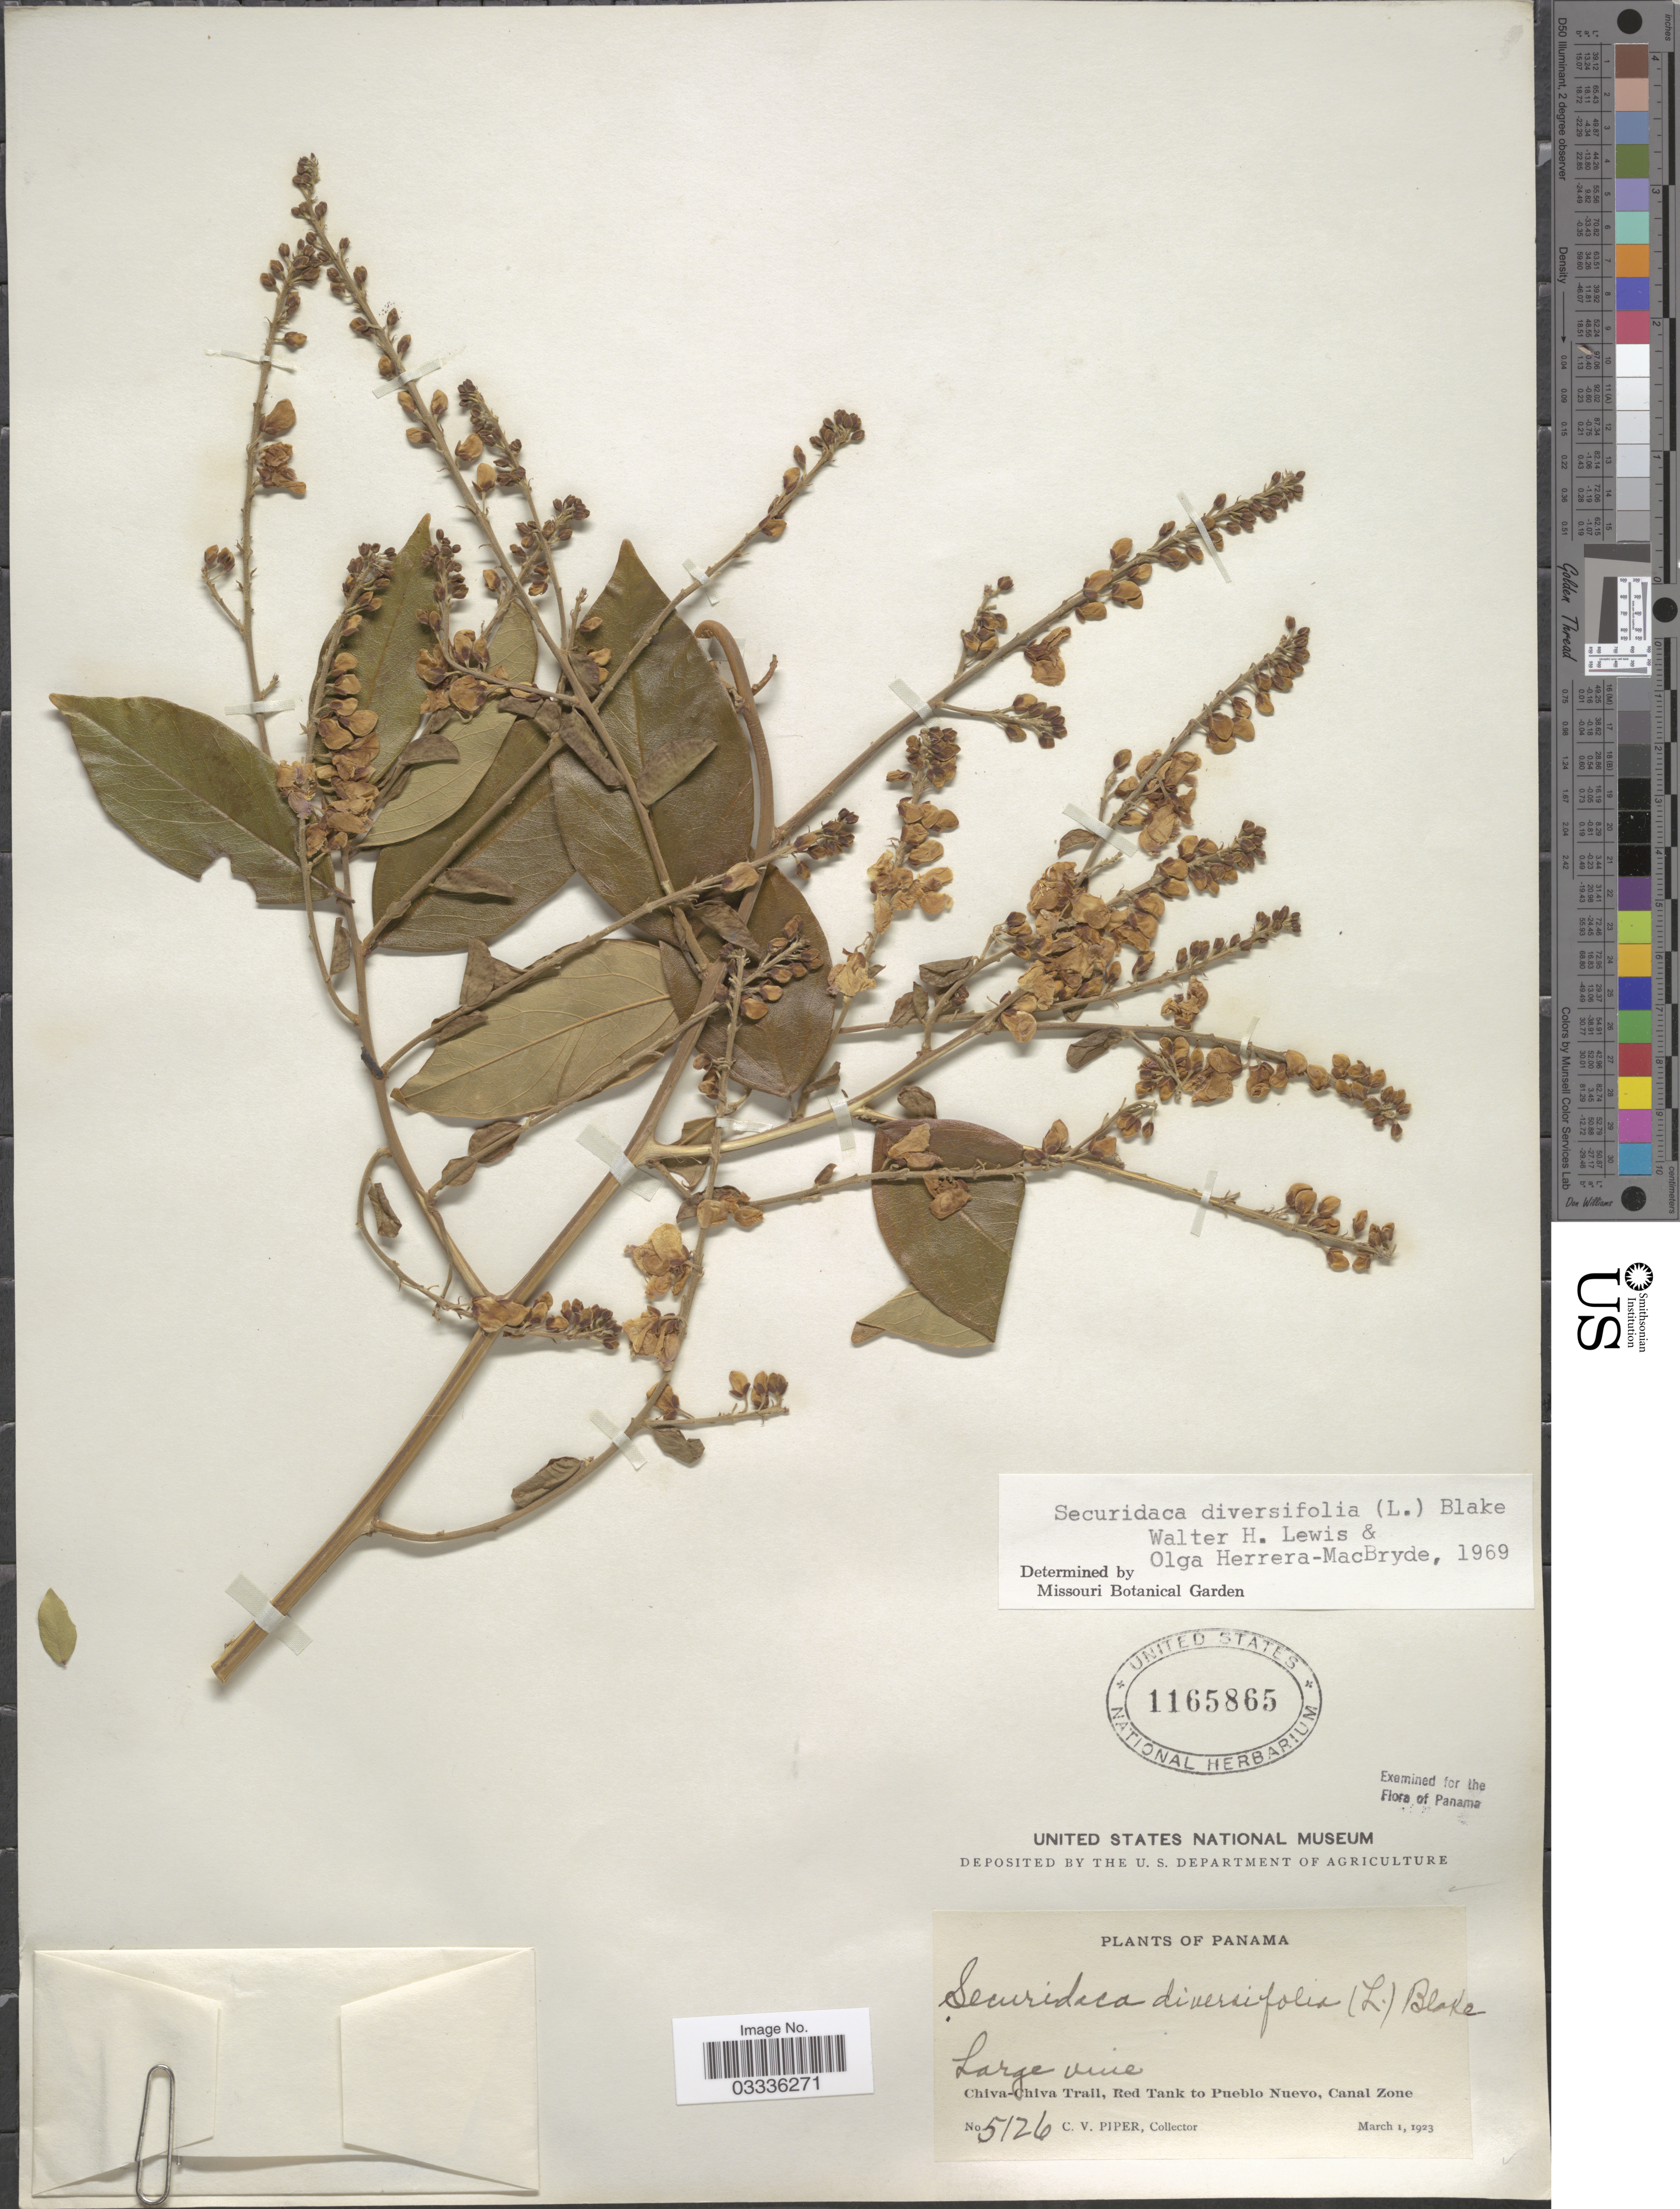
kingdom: Plantae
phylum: Tracheophyta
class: Magnoliopsida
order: Fabales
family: Polygalaceae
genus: Securidaca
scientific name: Securidaca diversifolia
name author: (L.) S.F. Blake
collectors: C. V. Piper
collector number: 5126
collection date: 1923-03-01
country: Panama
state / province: Panamá / Panamá Oeste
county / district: Canal Zone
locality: Chiva-Chiva Trail, Red Tank to Pueblo Nuevo.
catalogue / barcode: US 1165865